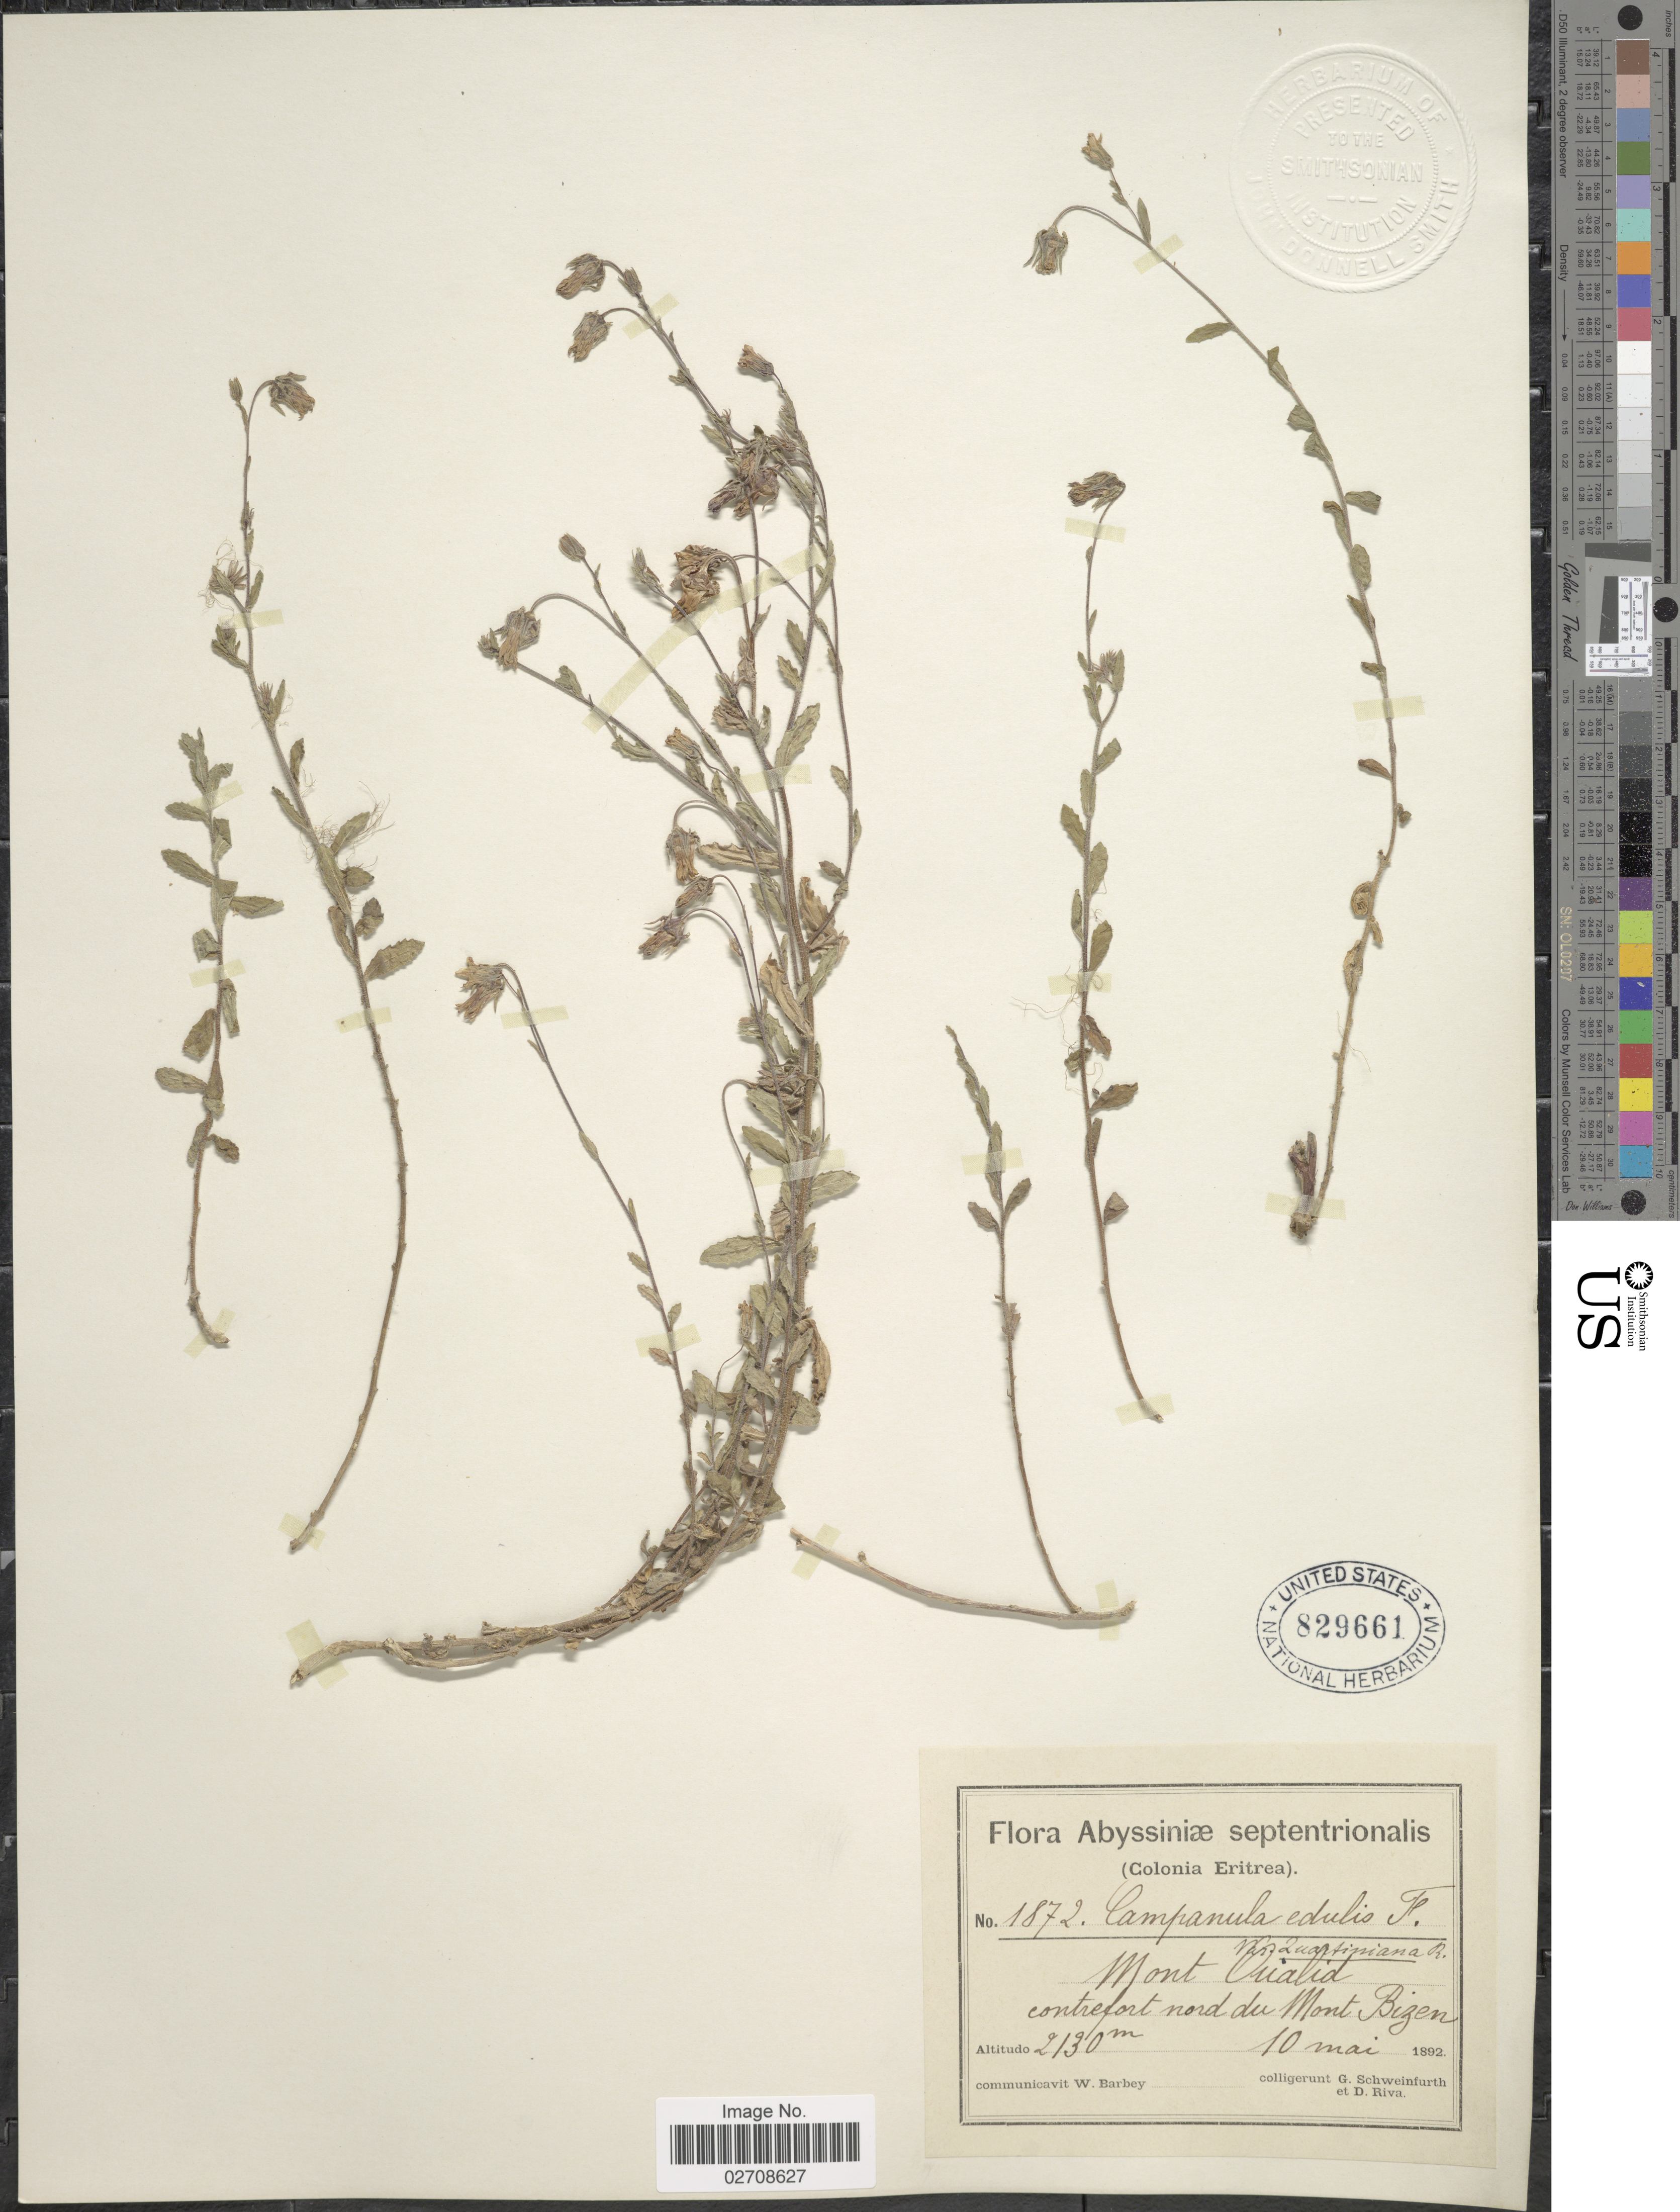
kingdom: Plantae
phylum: Tracheophyta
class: Magnoliopsida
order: Asterales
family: Campanulaceae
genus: Campanula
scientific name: Campanula edulis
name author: Forssk.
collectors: G. A. Schweinfurth & D. Riva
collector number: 1872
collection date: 1892-05-10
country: Eritrea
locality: Abyssiniae septentrionalis, (Colonia Eritrea). Mont Oualid. contrefort nord du Mont Bizen.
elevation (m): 2130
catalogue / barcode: US 829661